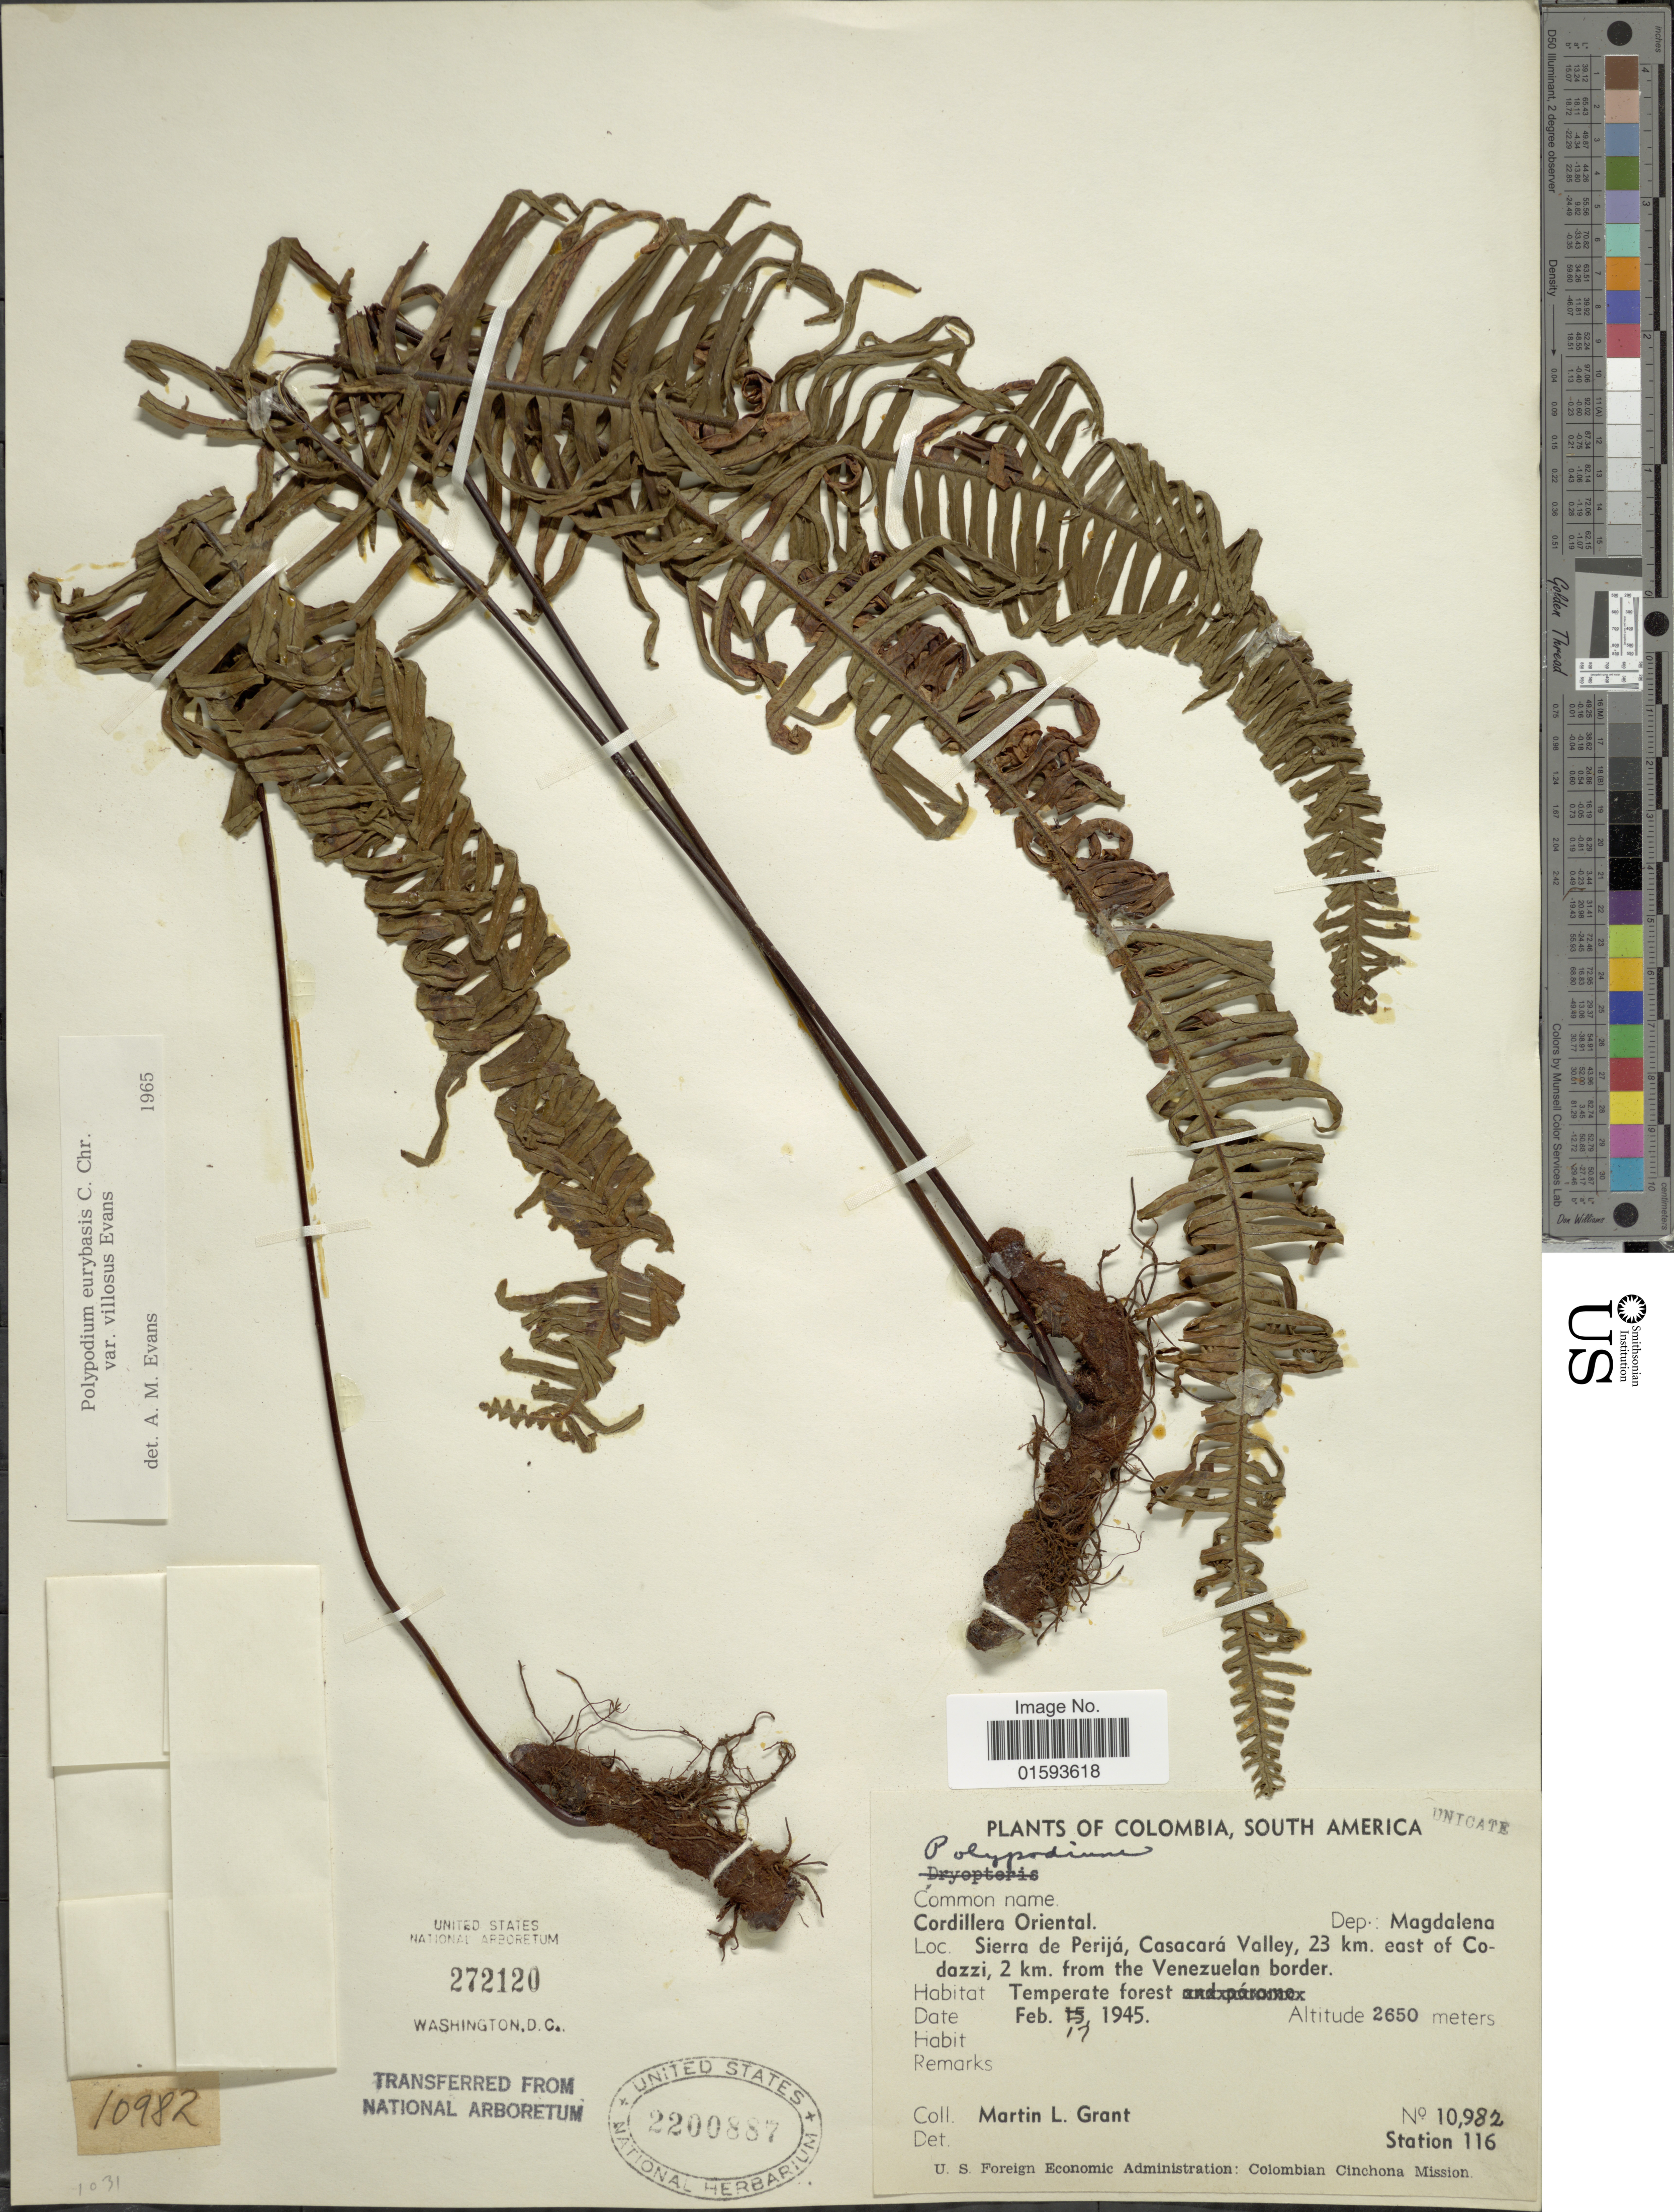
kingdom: Plantae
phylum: Tracheophyta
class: Polypodiopsida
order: Polypodiales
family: Polypodiaceae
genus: Pecluma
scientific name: Pecluma eurybasis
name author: (C. Chr.) M.G. Price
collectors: M. L. Grant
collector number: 10982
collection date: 1945-02-17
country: Colombia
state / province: Magdalena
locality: Cordillera Oriental, Sierra de Perija, Casacara Valley, 23 km. east of Codazzi, 2 km. from the Venezuelan border, Temperate forest, Station 116 [unsure placement]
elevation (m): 2650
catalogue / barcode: US 272120